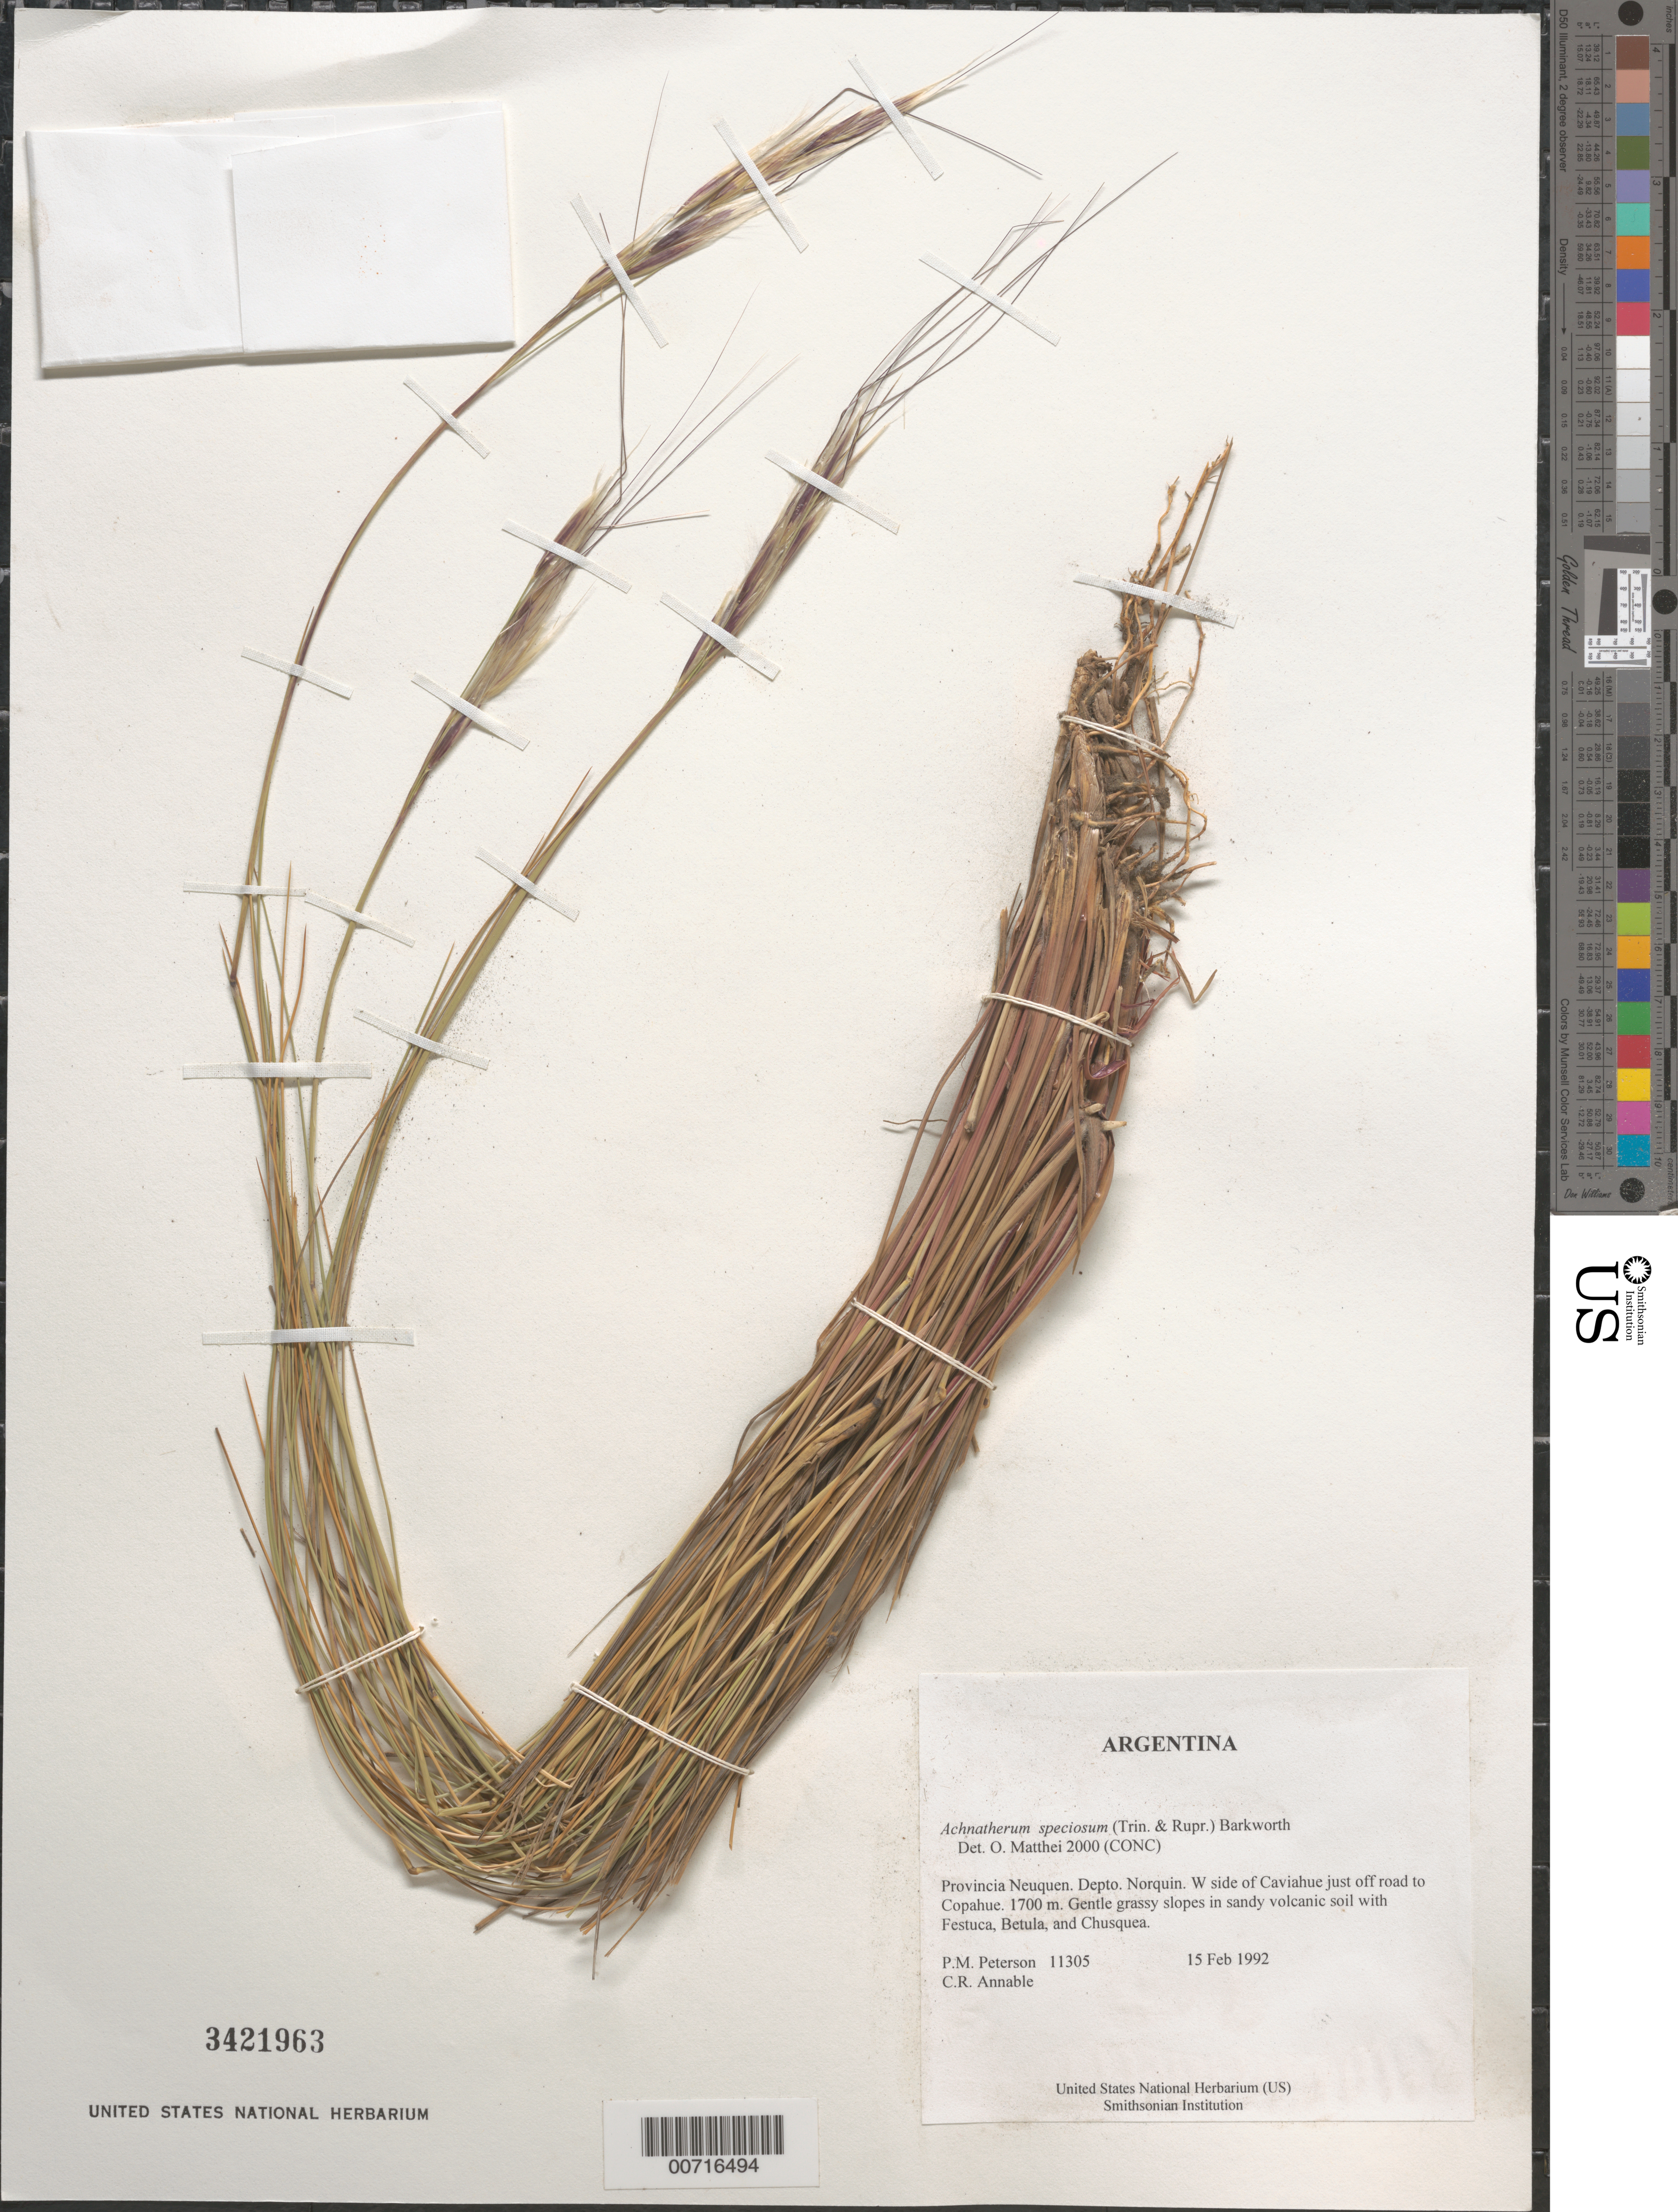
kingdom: Plantae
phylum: Tracheophyta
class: Liliopsida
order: Poales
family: Poaceae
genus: Pappostipa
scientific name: Pappostipa major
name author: (Speg.) Romasch.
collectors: P. M. Peterson & C. R. Annable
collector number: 11305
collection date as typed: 15 Feb 1992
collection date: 1992-02-15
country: Argentina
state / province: Neuquen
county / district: Norquin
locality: W side of Caviahue just off road to Copahue.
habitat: Gentle grassy slopes in sandy volcanic soil with Festuca, Betula, and Chusquea.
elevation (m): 1700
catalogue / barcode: US 3421963